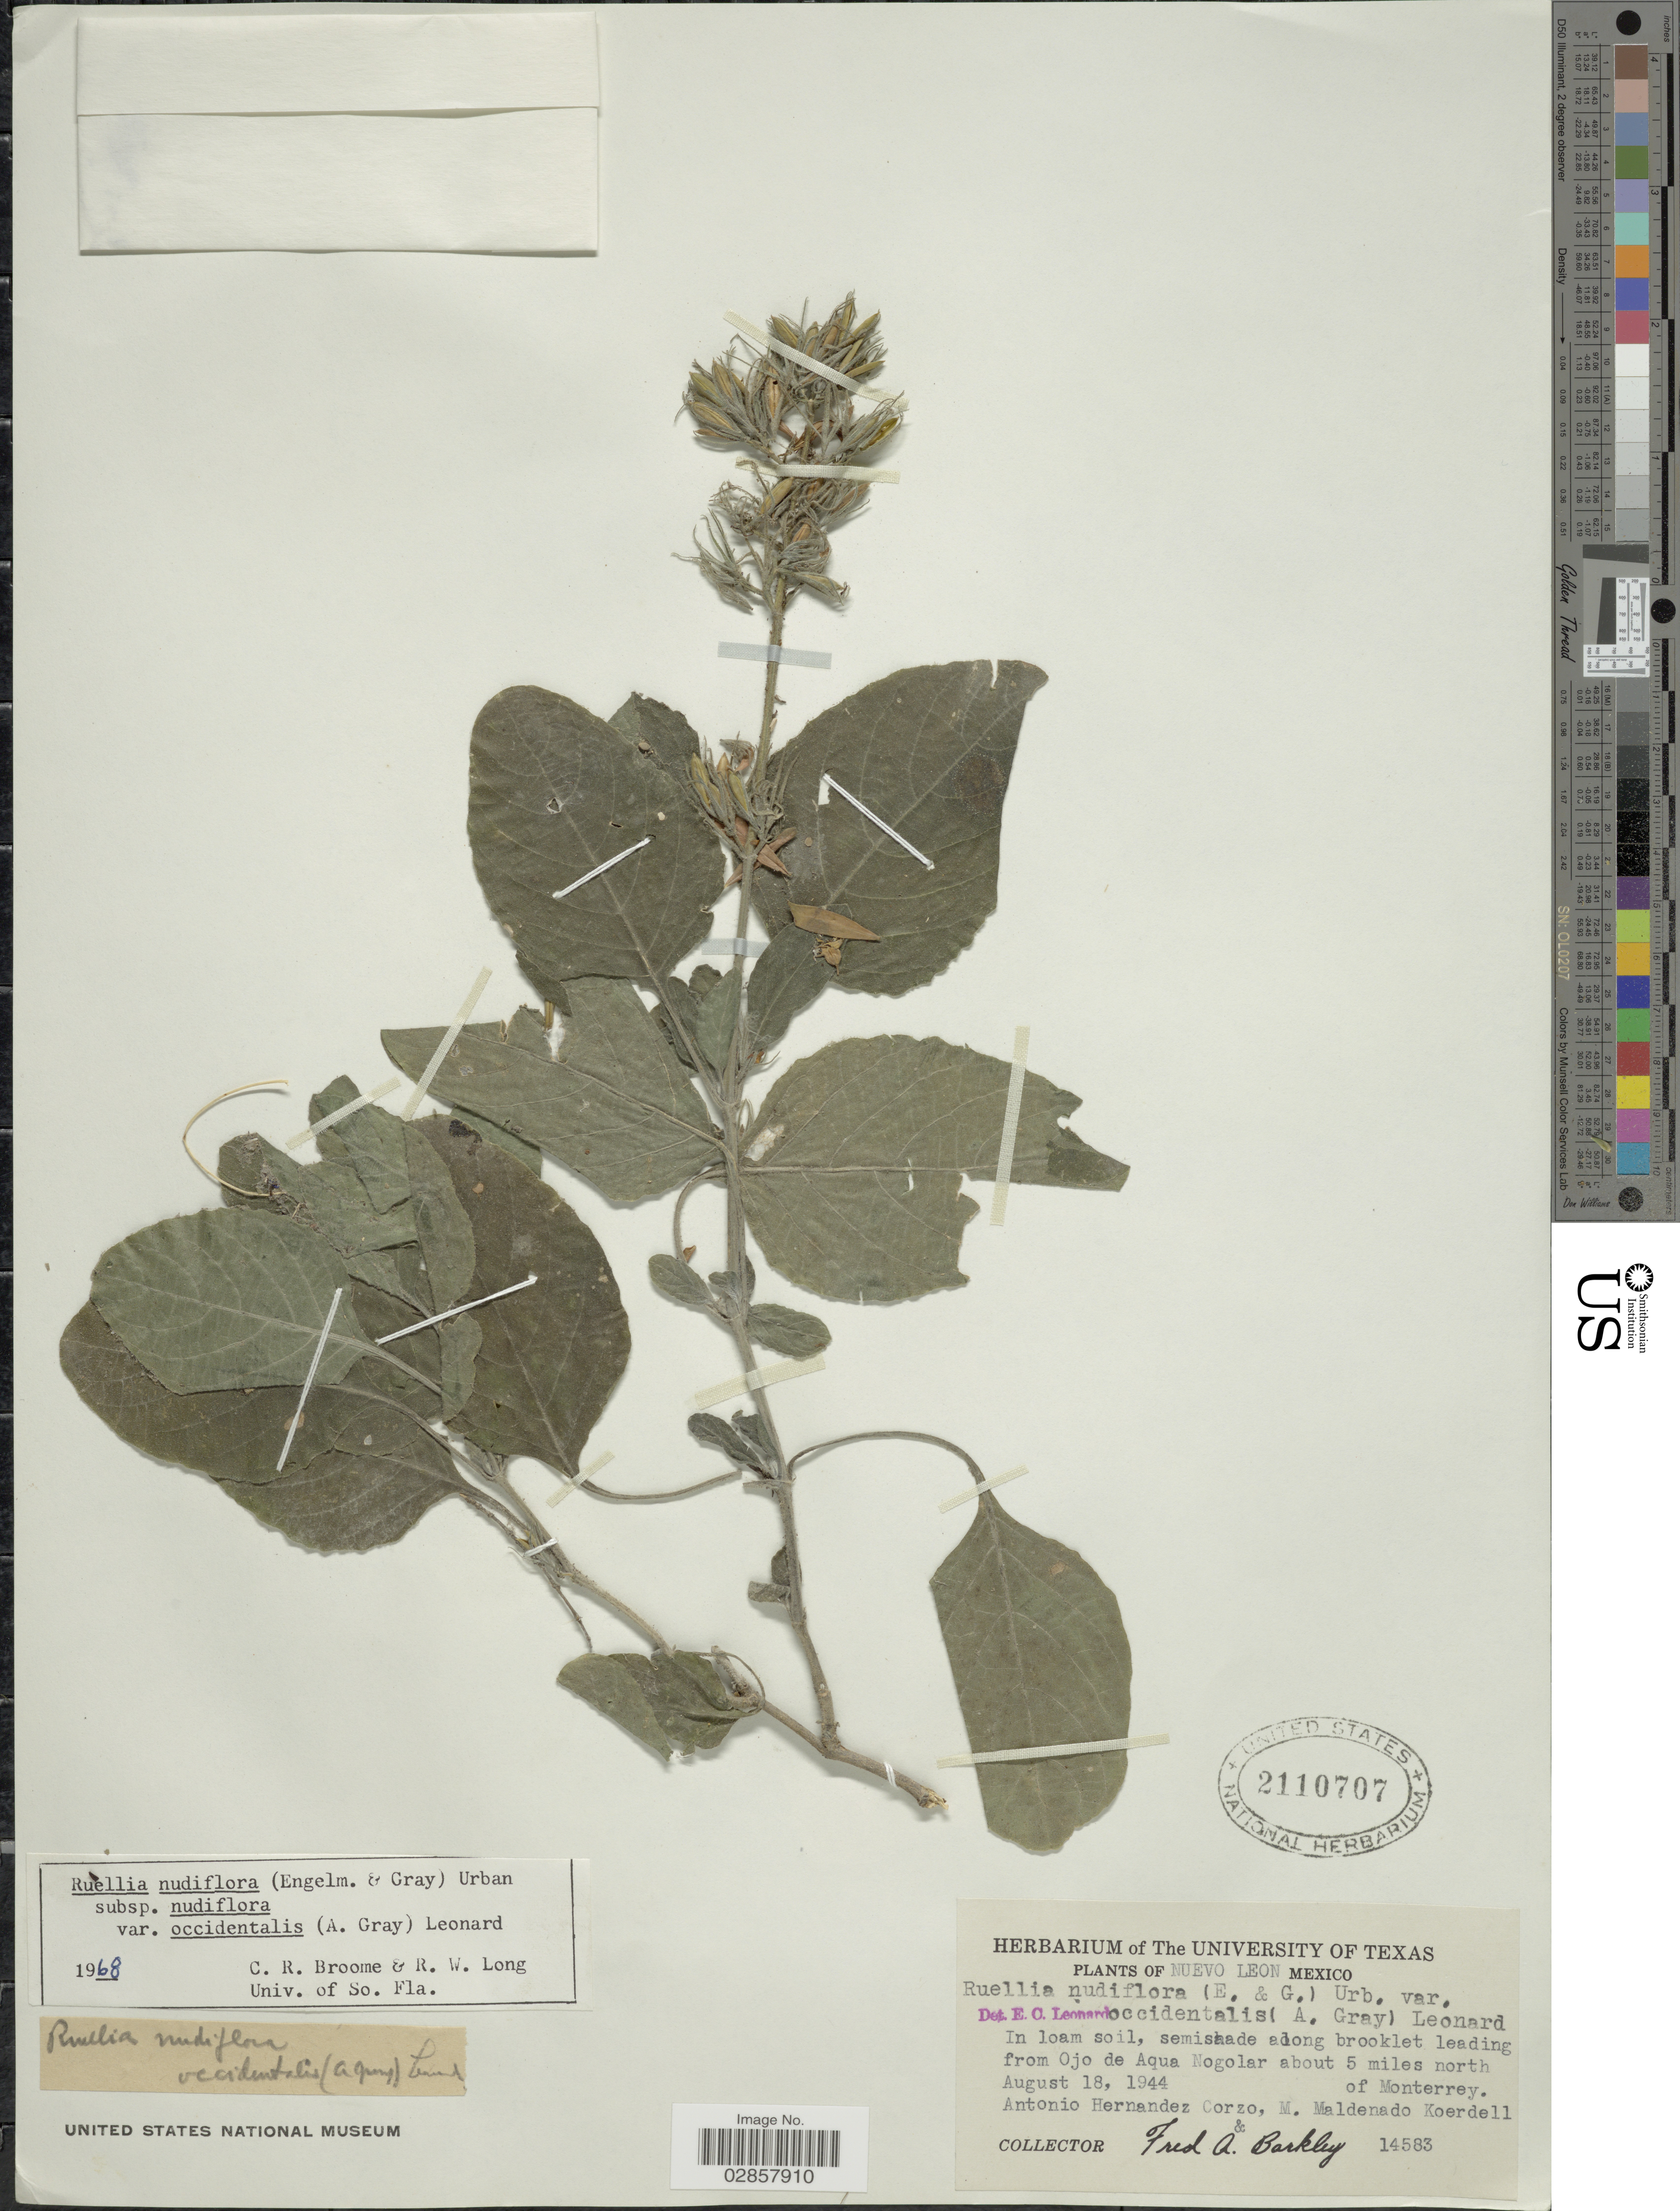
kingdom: Plantae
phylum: Tracheophyta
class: Magnoliopsida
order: Lamiales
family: Acanthaceae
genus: Ruellia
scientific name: Ruellia occidentalis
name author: (A. Gray) Tharp & F.A. Barkley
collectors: A. Hernandez-Corzo, M. Maldenado-Koerdell & F. A. Barkley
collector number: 14583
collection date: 1944-08-18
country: Mexico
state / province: Nuevo León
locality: Semishade along brooklet leading from Ojo de Agua Nogolar about 5 miles north of Monterrey.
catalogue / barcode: US 2110707